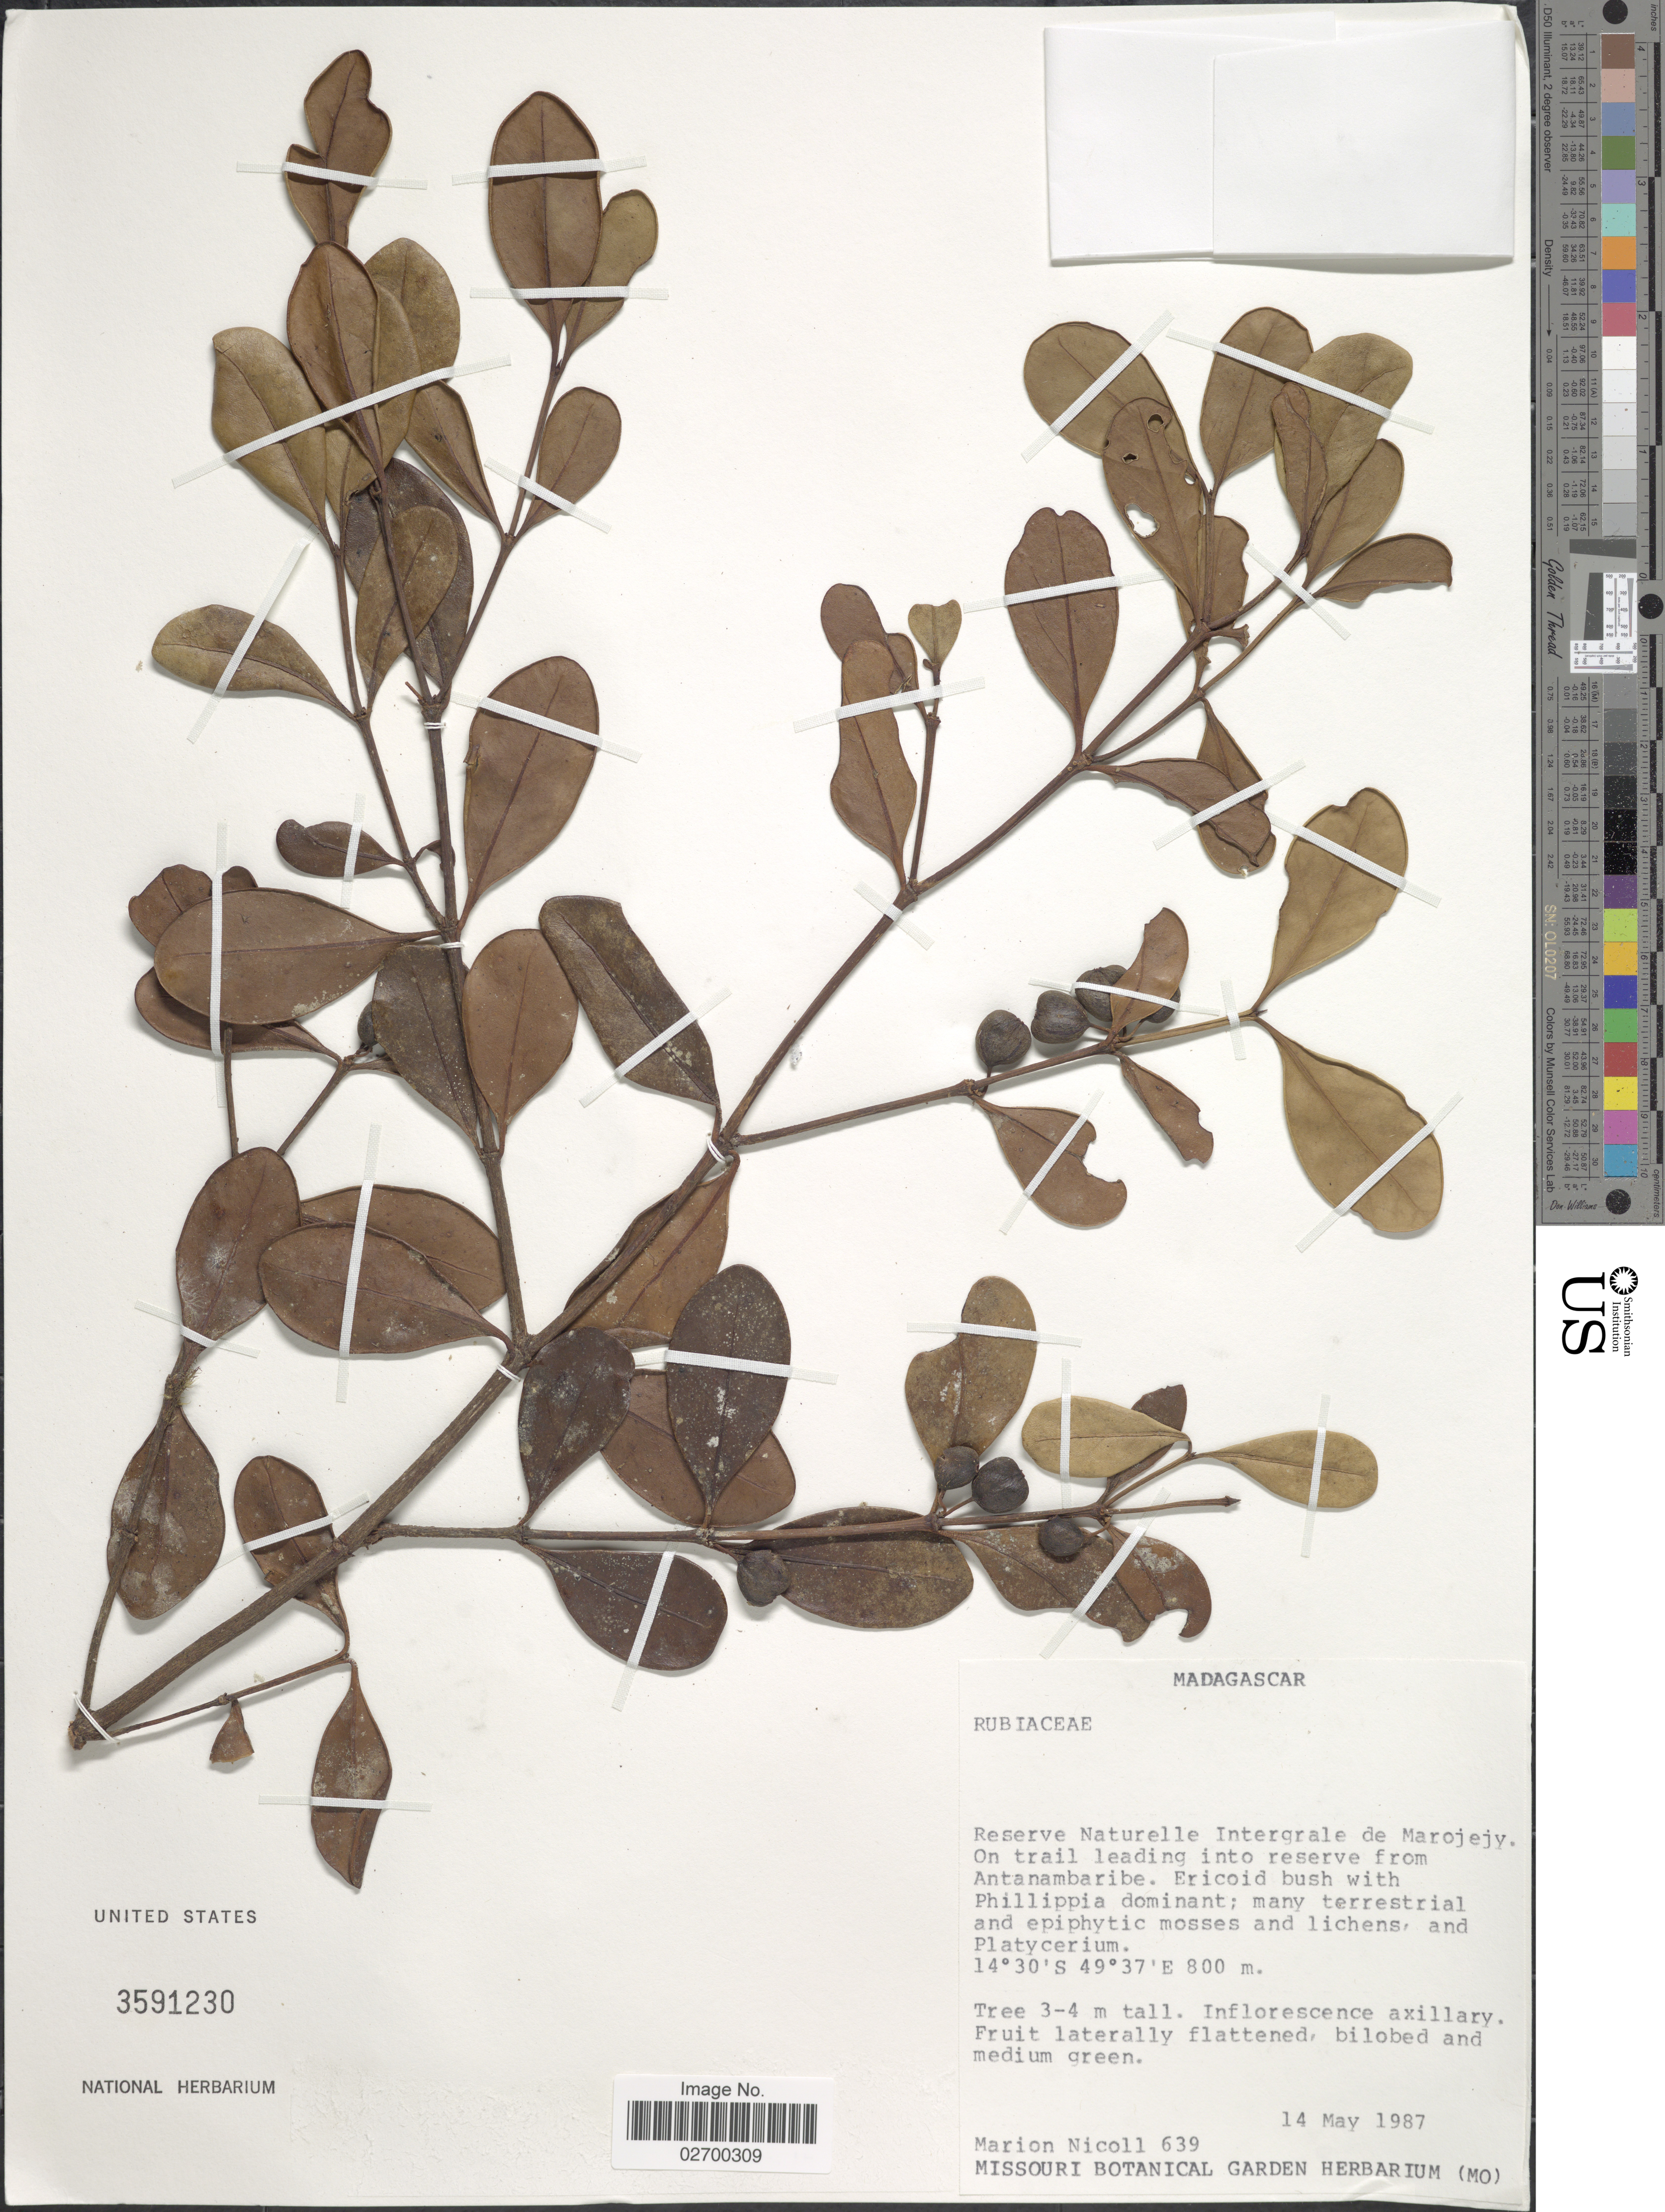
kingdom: Plantae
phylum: Tracheophyta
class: Magnoliopsida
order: Gentianales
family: Rubiaceae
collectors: M. F. Nicoll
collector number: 639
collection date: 1987-05-14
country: Madagascar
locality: Reserve Naturelle Intergrale de Marojejy. On trail leading into reserve from Antanambaribe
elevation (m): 800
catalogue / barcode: US 3591230